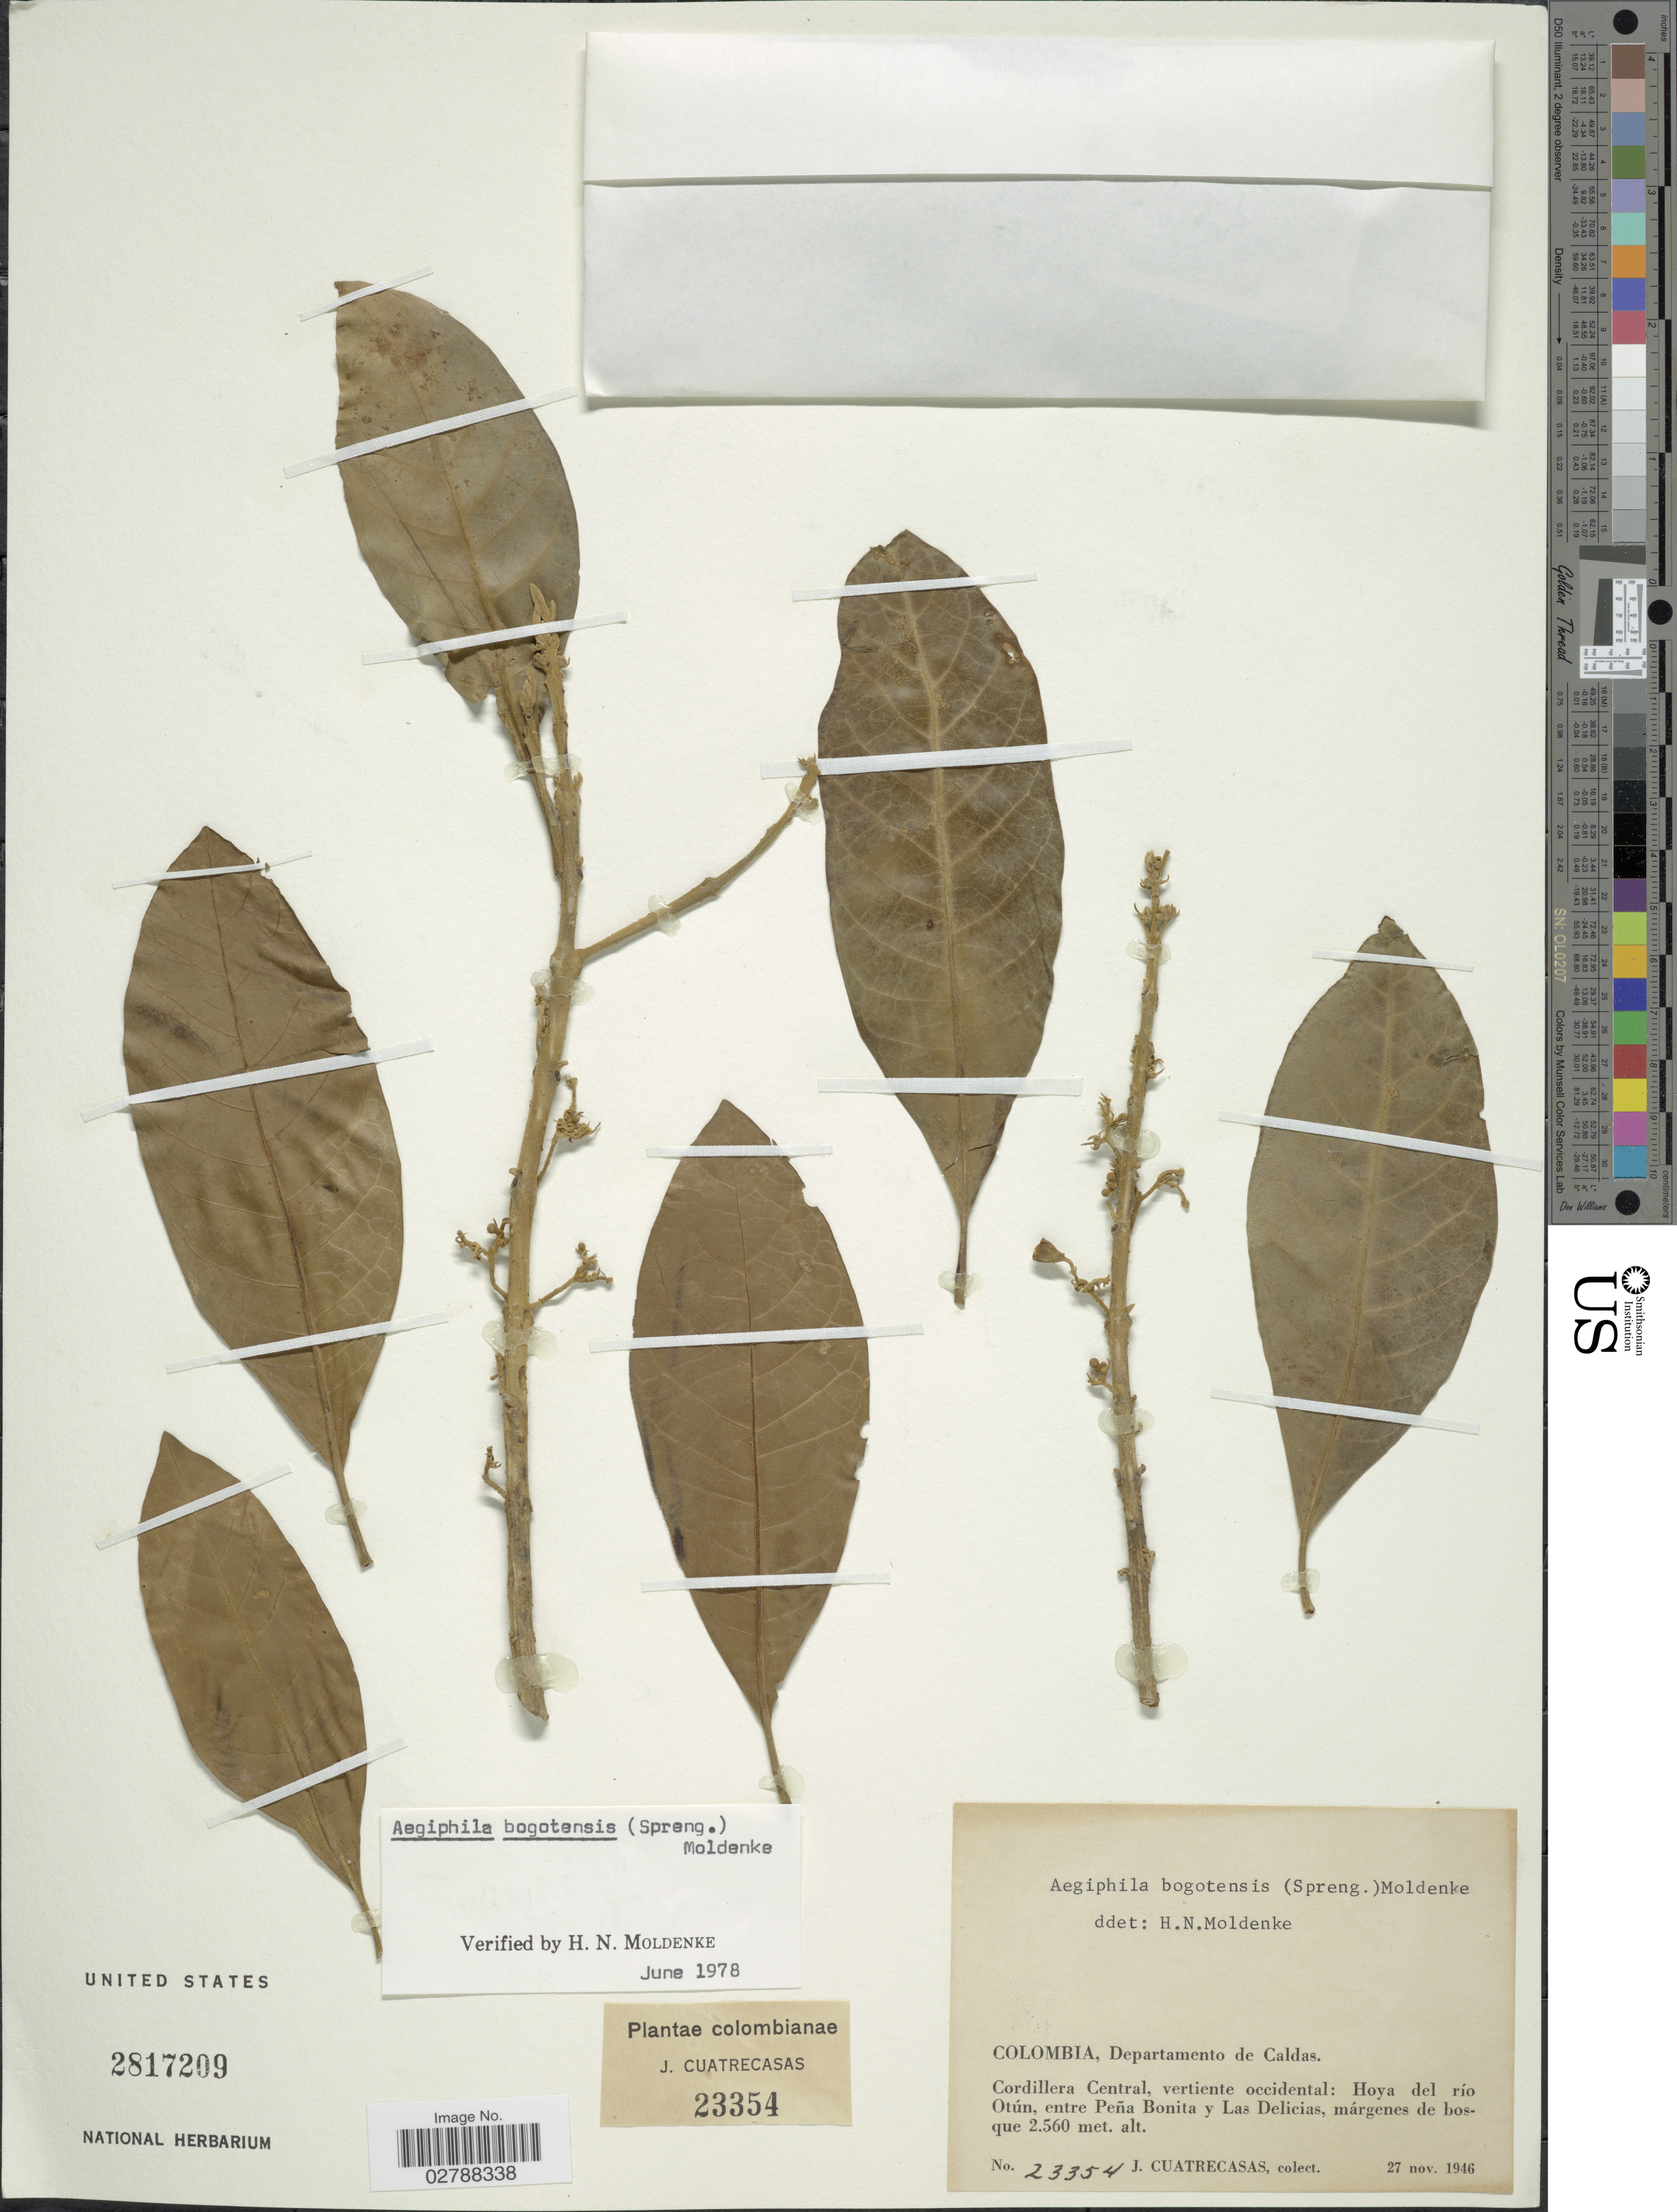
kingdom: Plantae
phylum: Tracheophyta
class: Magnoliopsida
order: Lamiales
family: Lamiaceae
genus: Aegiphila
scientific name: Aegiphila bogotensis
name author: (Spreng.) Moldenke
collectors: J. Cuatrecasas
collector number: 23354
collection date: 1946-11-27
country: Colombia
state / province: Caldas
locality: Departamento de Caldas, Cordillera Central, vertiente occidental: Hoya del río Otún, entre Peña Bonita y Las Delicias, márgenes de bosque.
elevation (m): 2560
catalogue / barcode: US 2817209